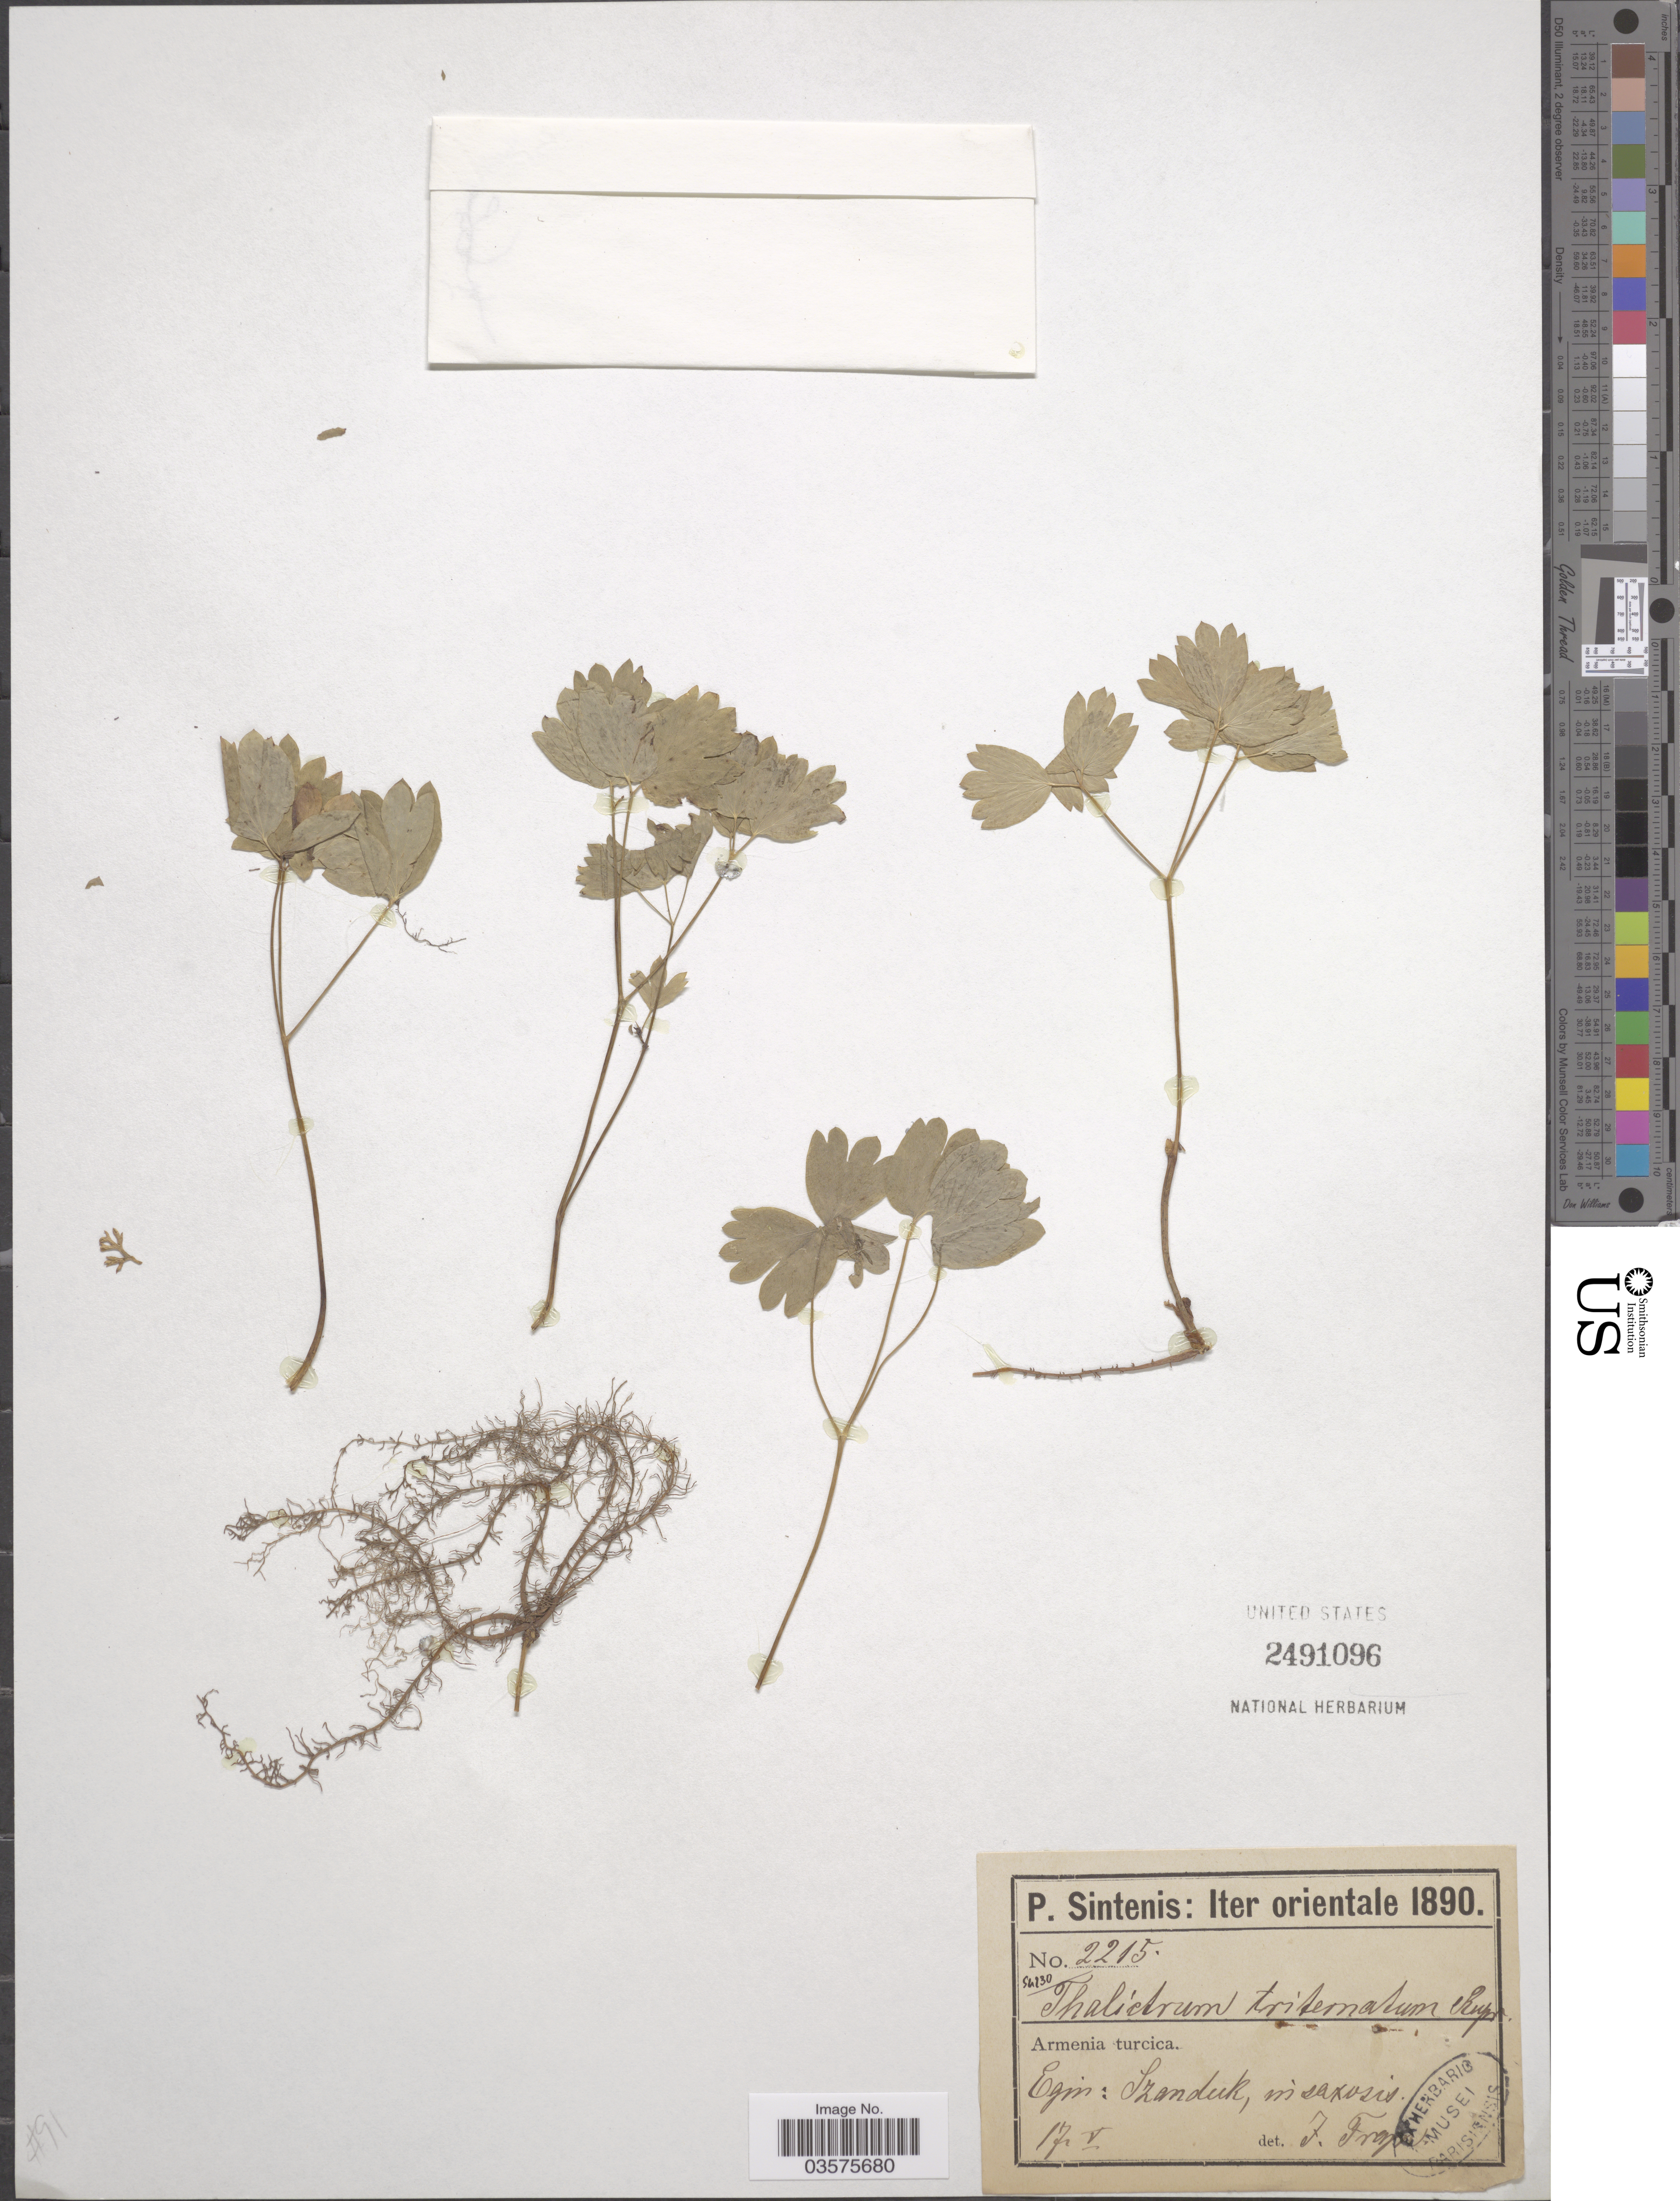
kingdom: Plantae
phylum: Tracheophyta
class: Magnoliopsida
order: Ranunculales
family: Ranunculaceae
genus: Thalictrum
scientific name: Thalictrum triternatum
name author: Rupr.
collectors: P. Sintenis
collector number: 2215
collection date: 1890-05-17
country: Turkey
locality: Iter orientale. Armenia turcica. Egin: Szanduk, in saxosis.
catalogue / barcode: US 2491096